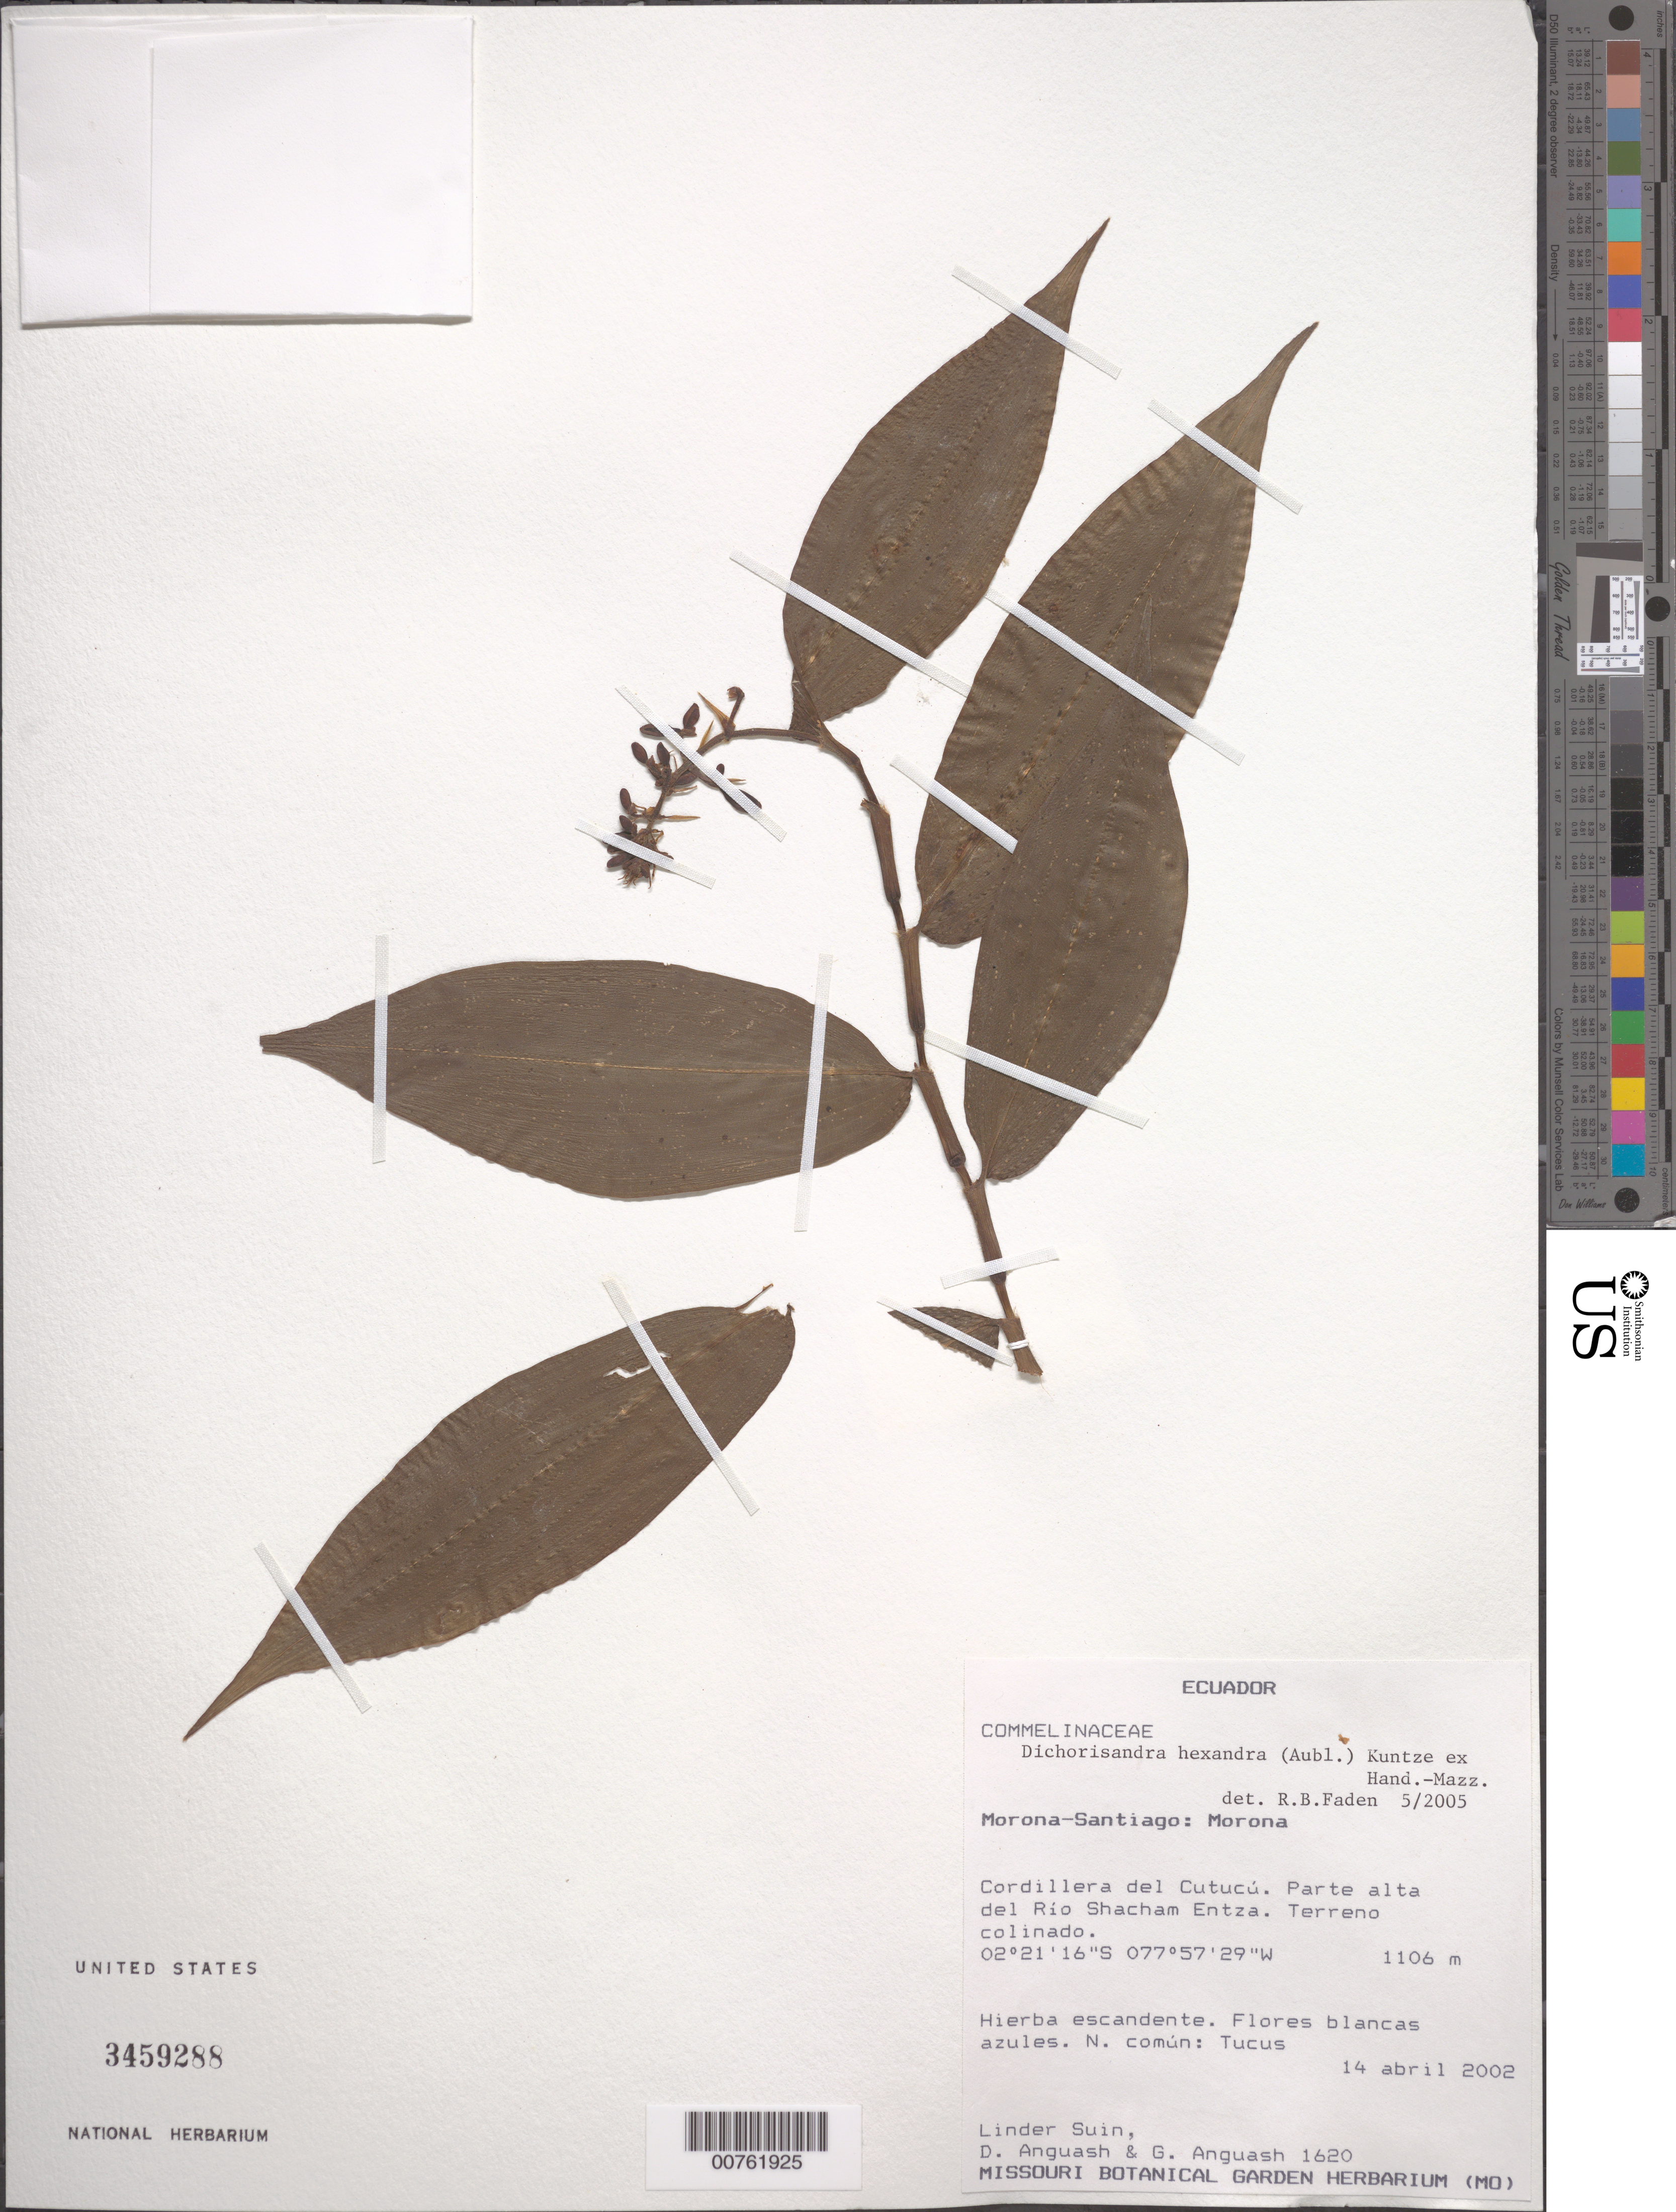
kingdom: Plantae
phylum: Tracheophyta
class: Liliopsida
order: Commelinales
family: Commelinaceae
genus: Dichorisandra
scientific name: Dichorisandra hexandra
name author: (Aubl.) Standl.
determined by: Faden, Robert B., (US), Smithsonian Institution - National Museum of Natural History (UNITED STATES)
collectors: L. Suin et al.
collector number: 1620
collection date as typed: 14 Apr 2002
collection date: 2002-04-14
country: Ecuador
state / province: Morona-Santiago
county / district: Morona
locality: Cordillera del Cutucu. Parte Alta del Rio SHacham Entza. Terreno colinado.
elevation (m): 1106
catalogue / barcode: US 3459288